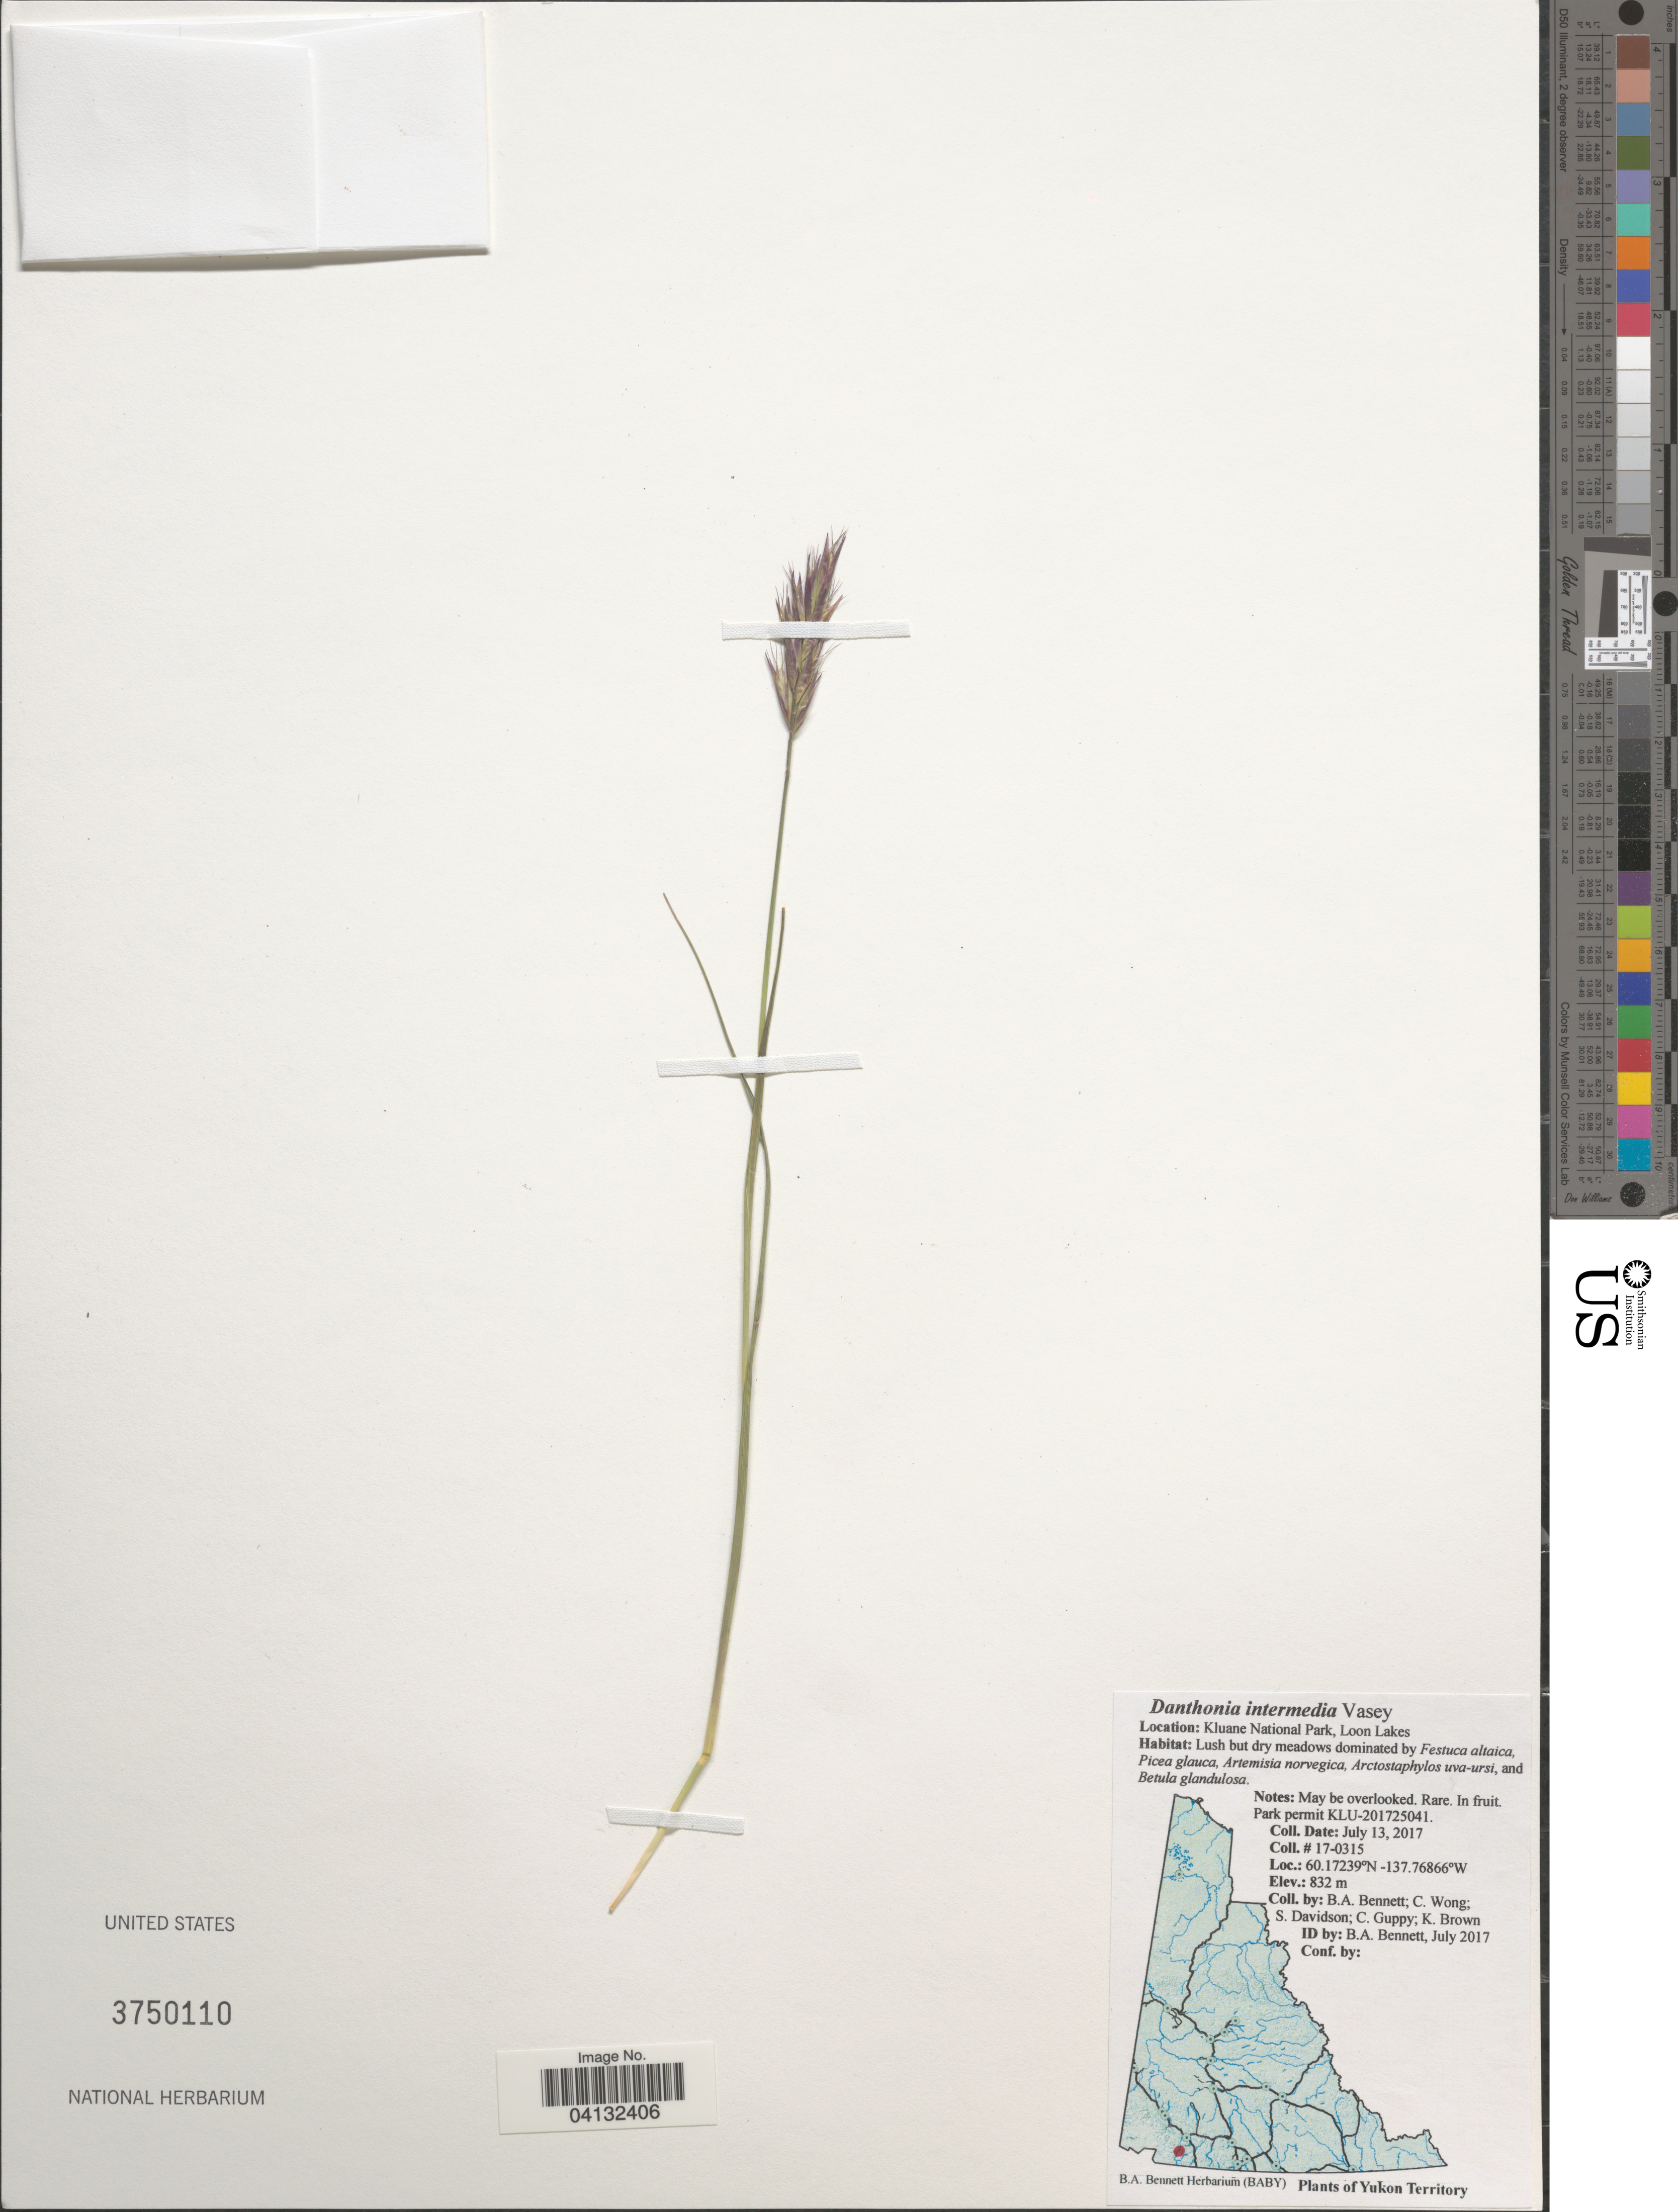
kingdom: Plantae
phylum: Tracheophyta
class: Liliopsida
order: Poales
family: Poaceae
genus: Danthonia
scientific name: Danthonia intermedia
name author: Vasey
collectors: B. A. Bennett, C. Wong, S. Davidson, C. Guppy & K. Brown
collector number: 17-0315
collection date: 2017-07-13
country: Canada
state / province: Yukon Territory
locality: Kluane National Park, Loon Lakes.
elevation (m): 832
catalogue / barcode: US 3750110